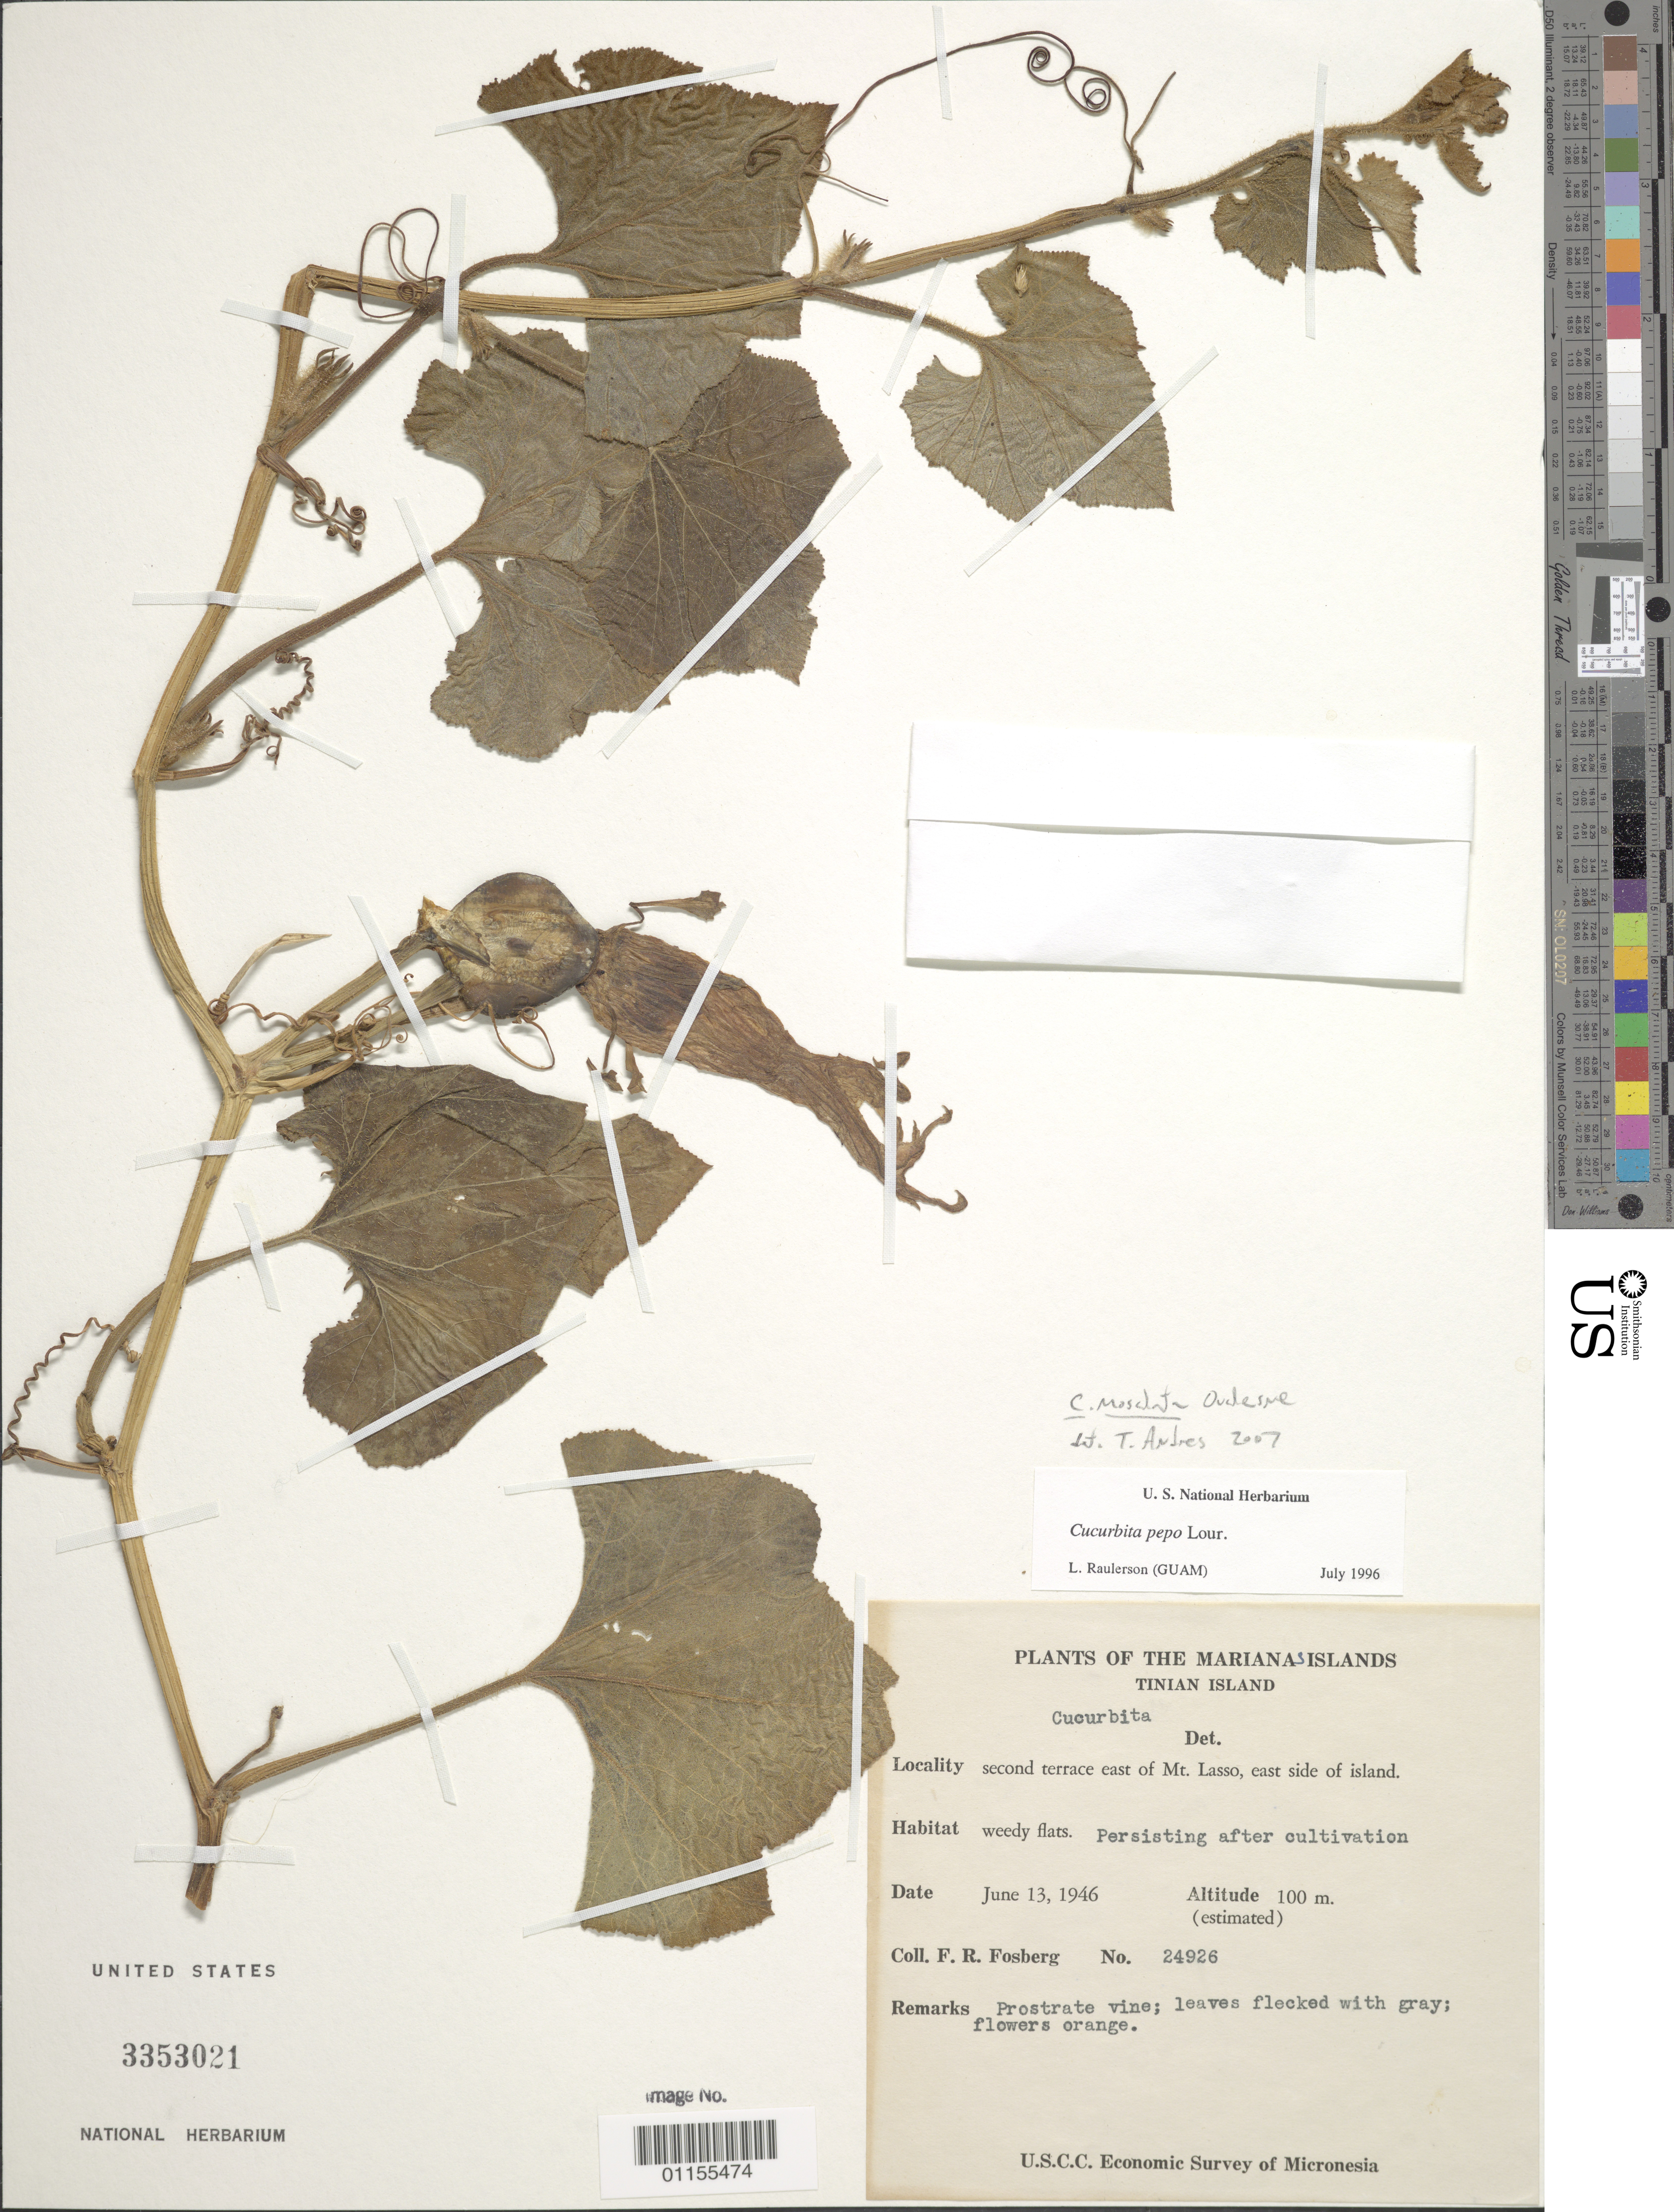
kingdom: Plantae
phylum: Tracheophyta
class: Magnoliopsida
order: Cucurbitales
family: Cucurbitaceae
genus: Cucurbita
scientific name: Cucurbita pepo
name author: L.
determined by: Raulerson, L.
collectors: F. R. Fosberg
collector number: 24926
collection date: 1946-06-13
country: Northern Mariana Islands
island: Tinian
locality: Second terrace E of Mt. Lasso, E side of island, tinian Island, Marianas Islands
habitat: Weedy flats.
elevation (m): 100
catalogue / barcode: US 3353021